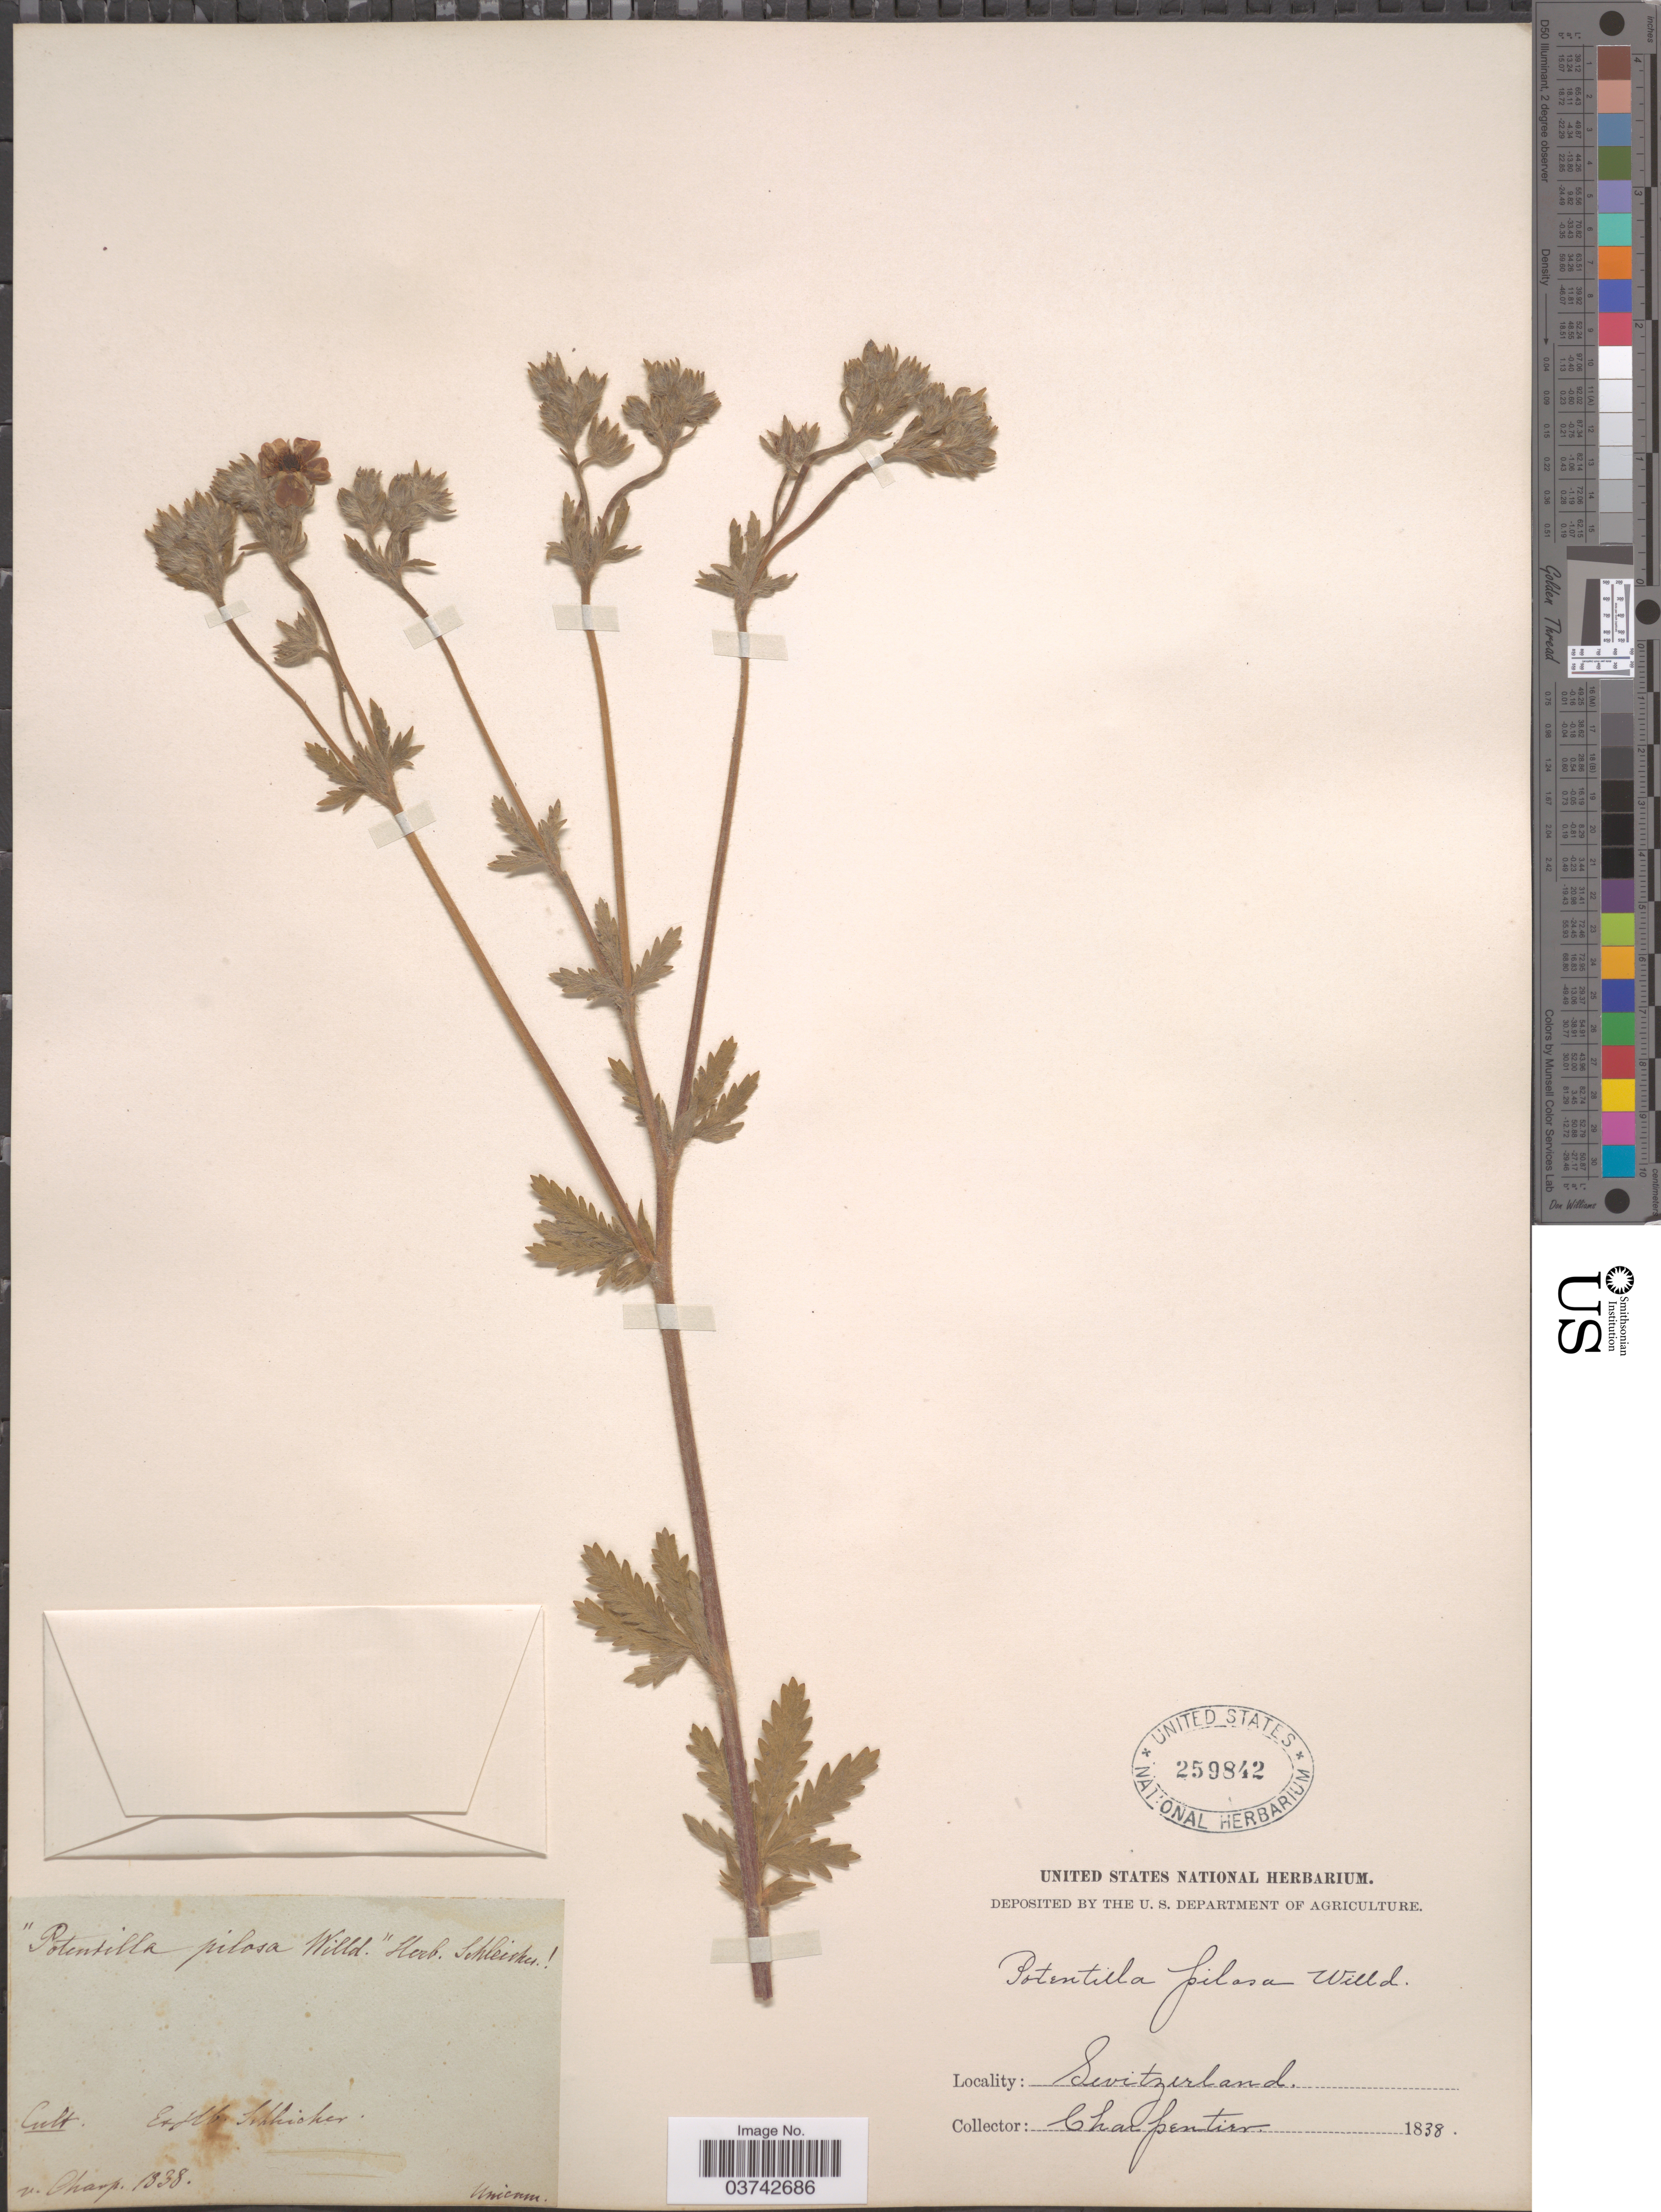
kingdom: Plantae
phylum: Tracheophyta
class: Magnoliopsida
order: Rosales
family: Rosaceae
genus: Potentilla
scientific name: Potentilla pilosa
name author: Willd.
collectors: Charpentier, --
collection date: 1838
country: Switzerland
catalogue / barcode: US 259842